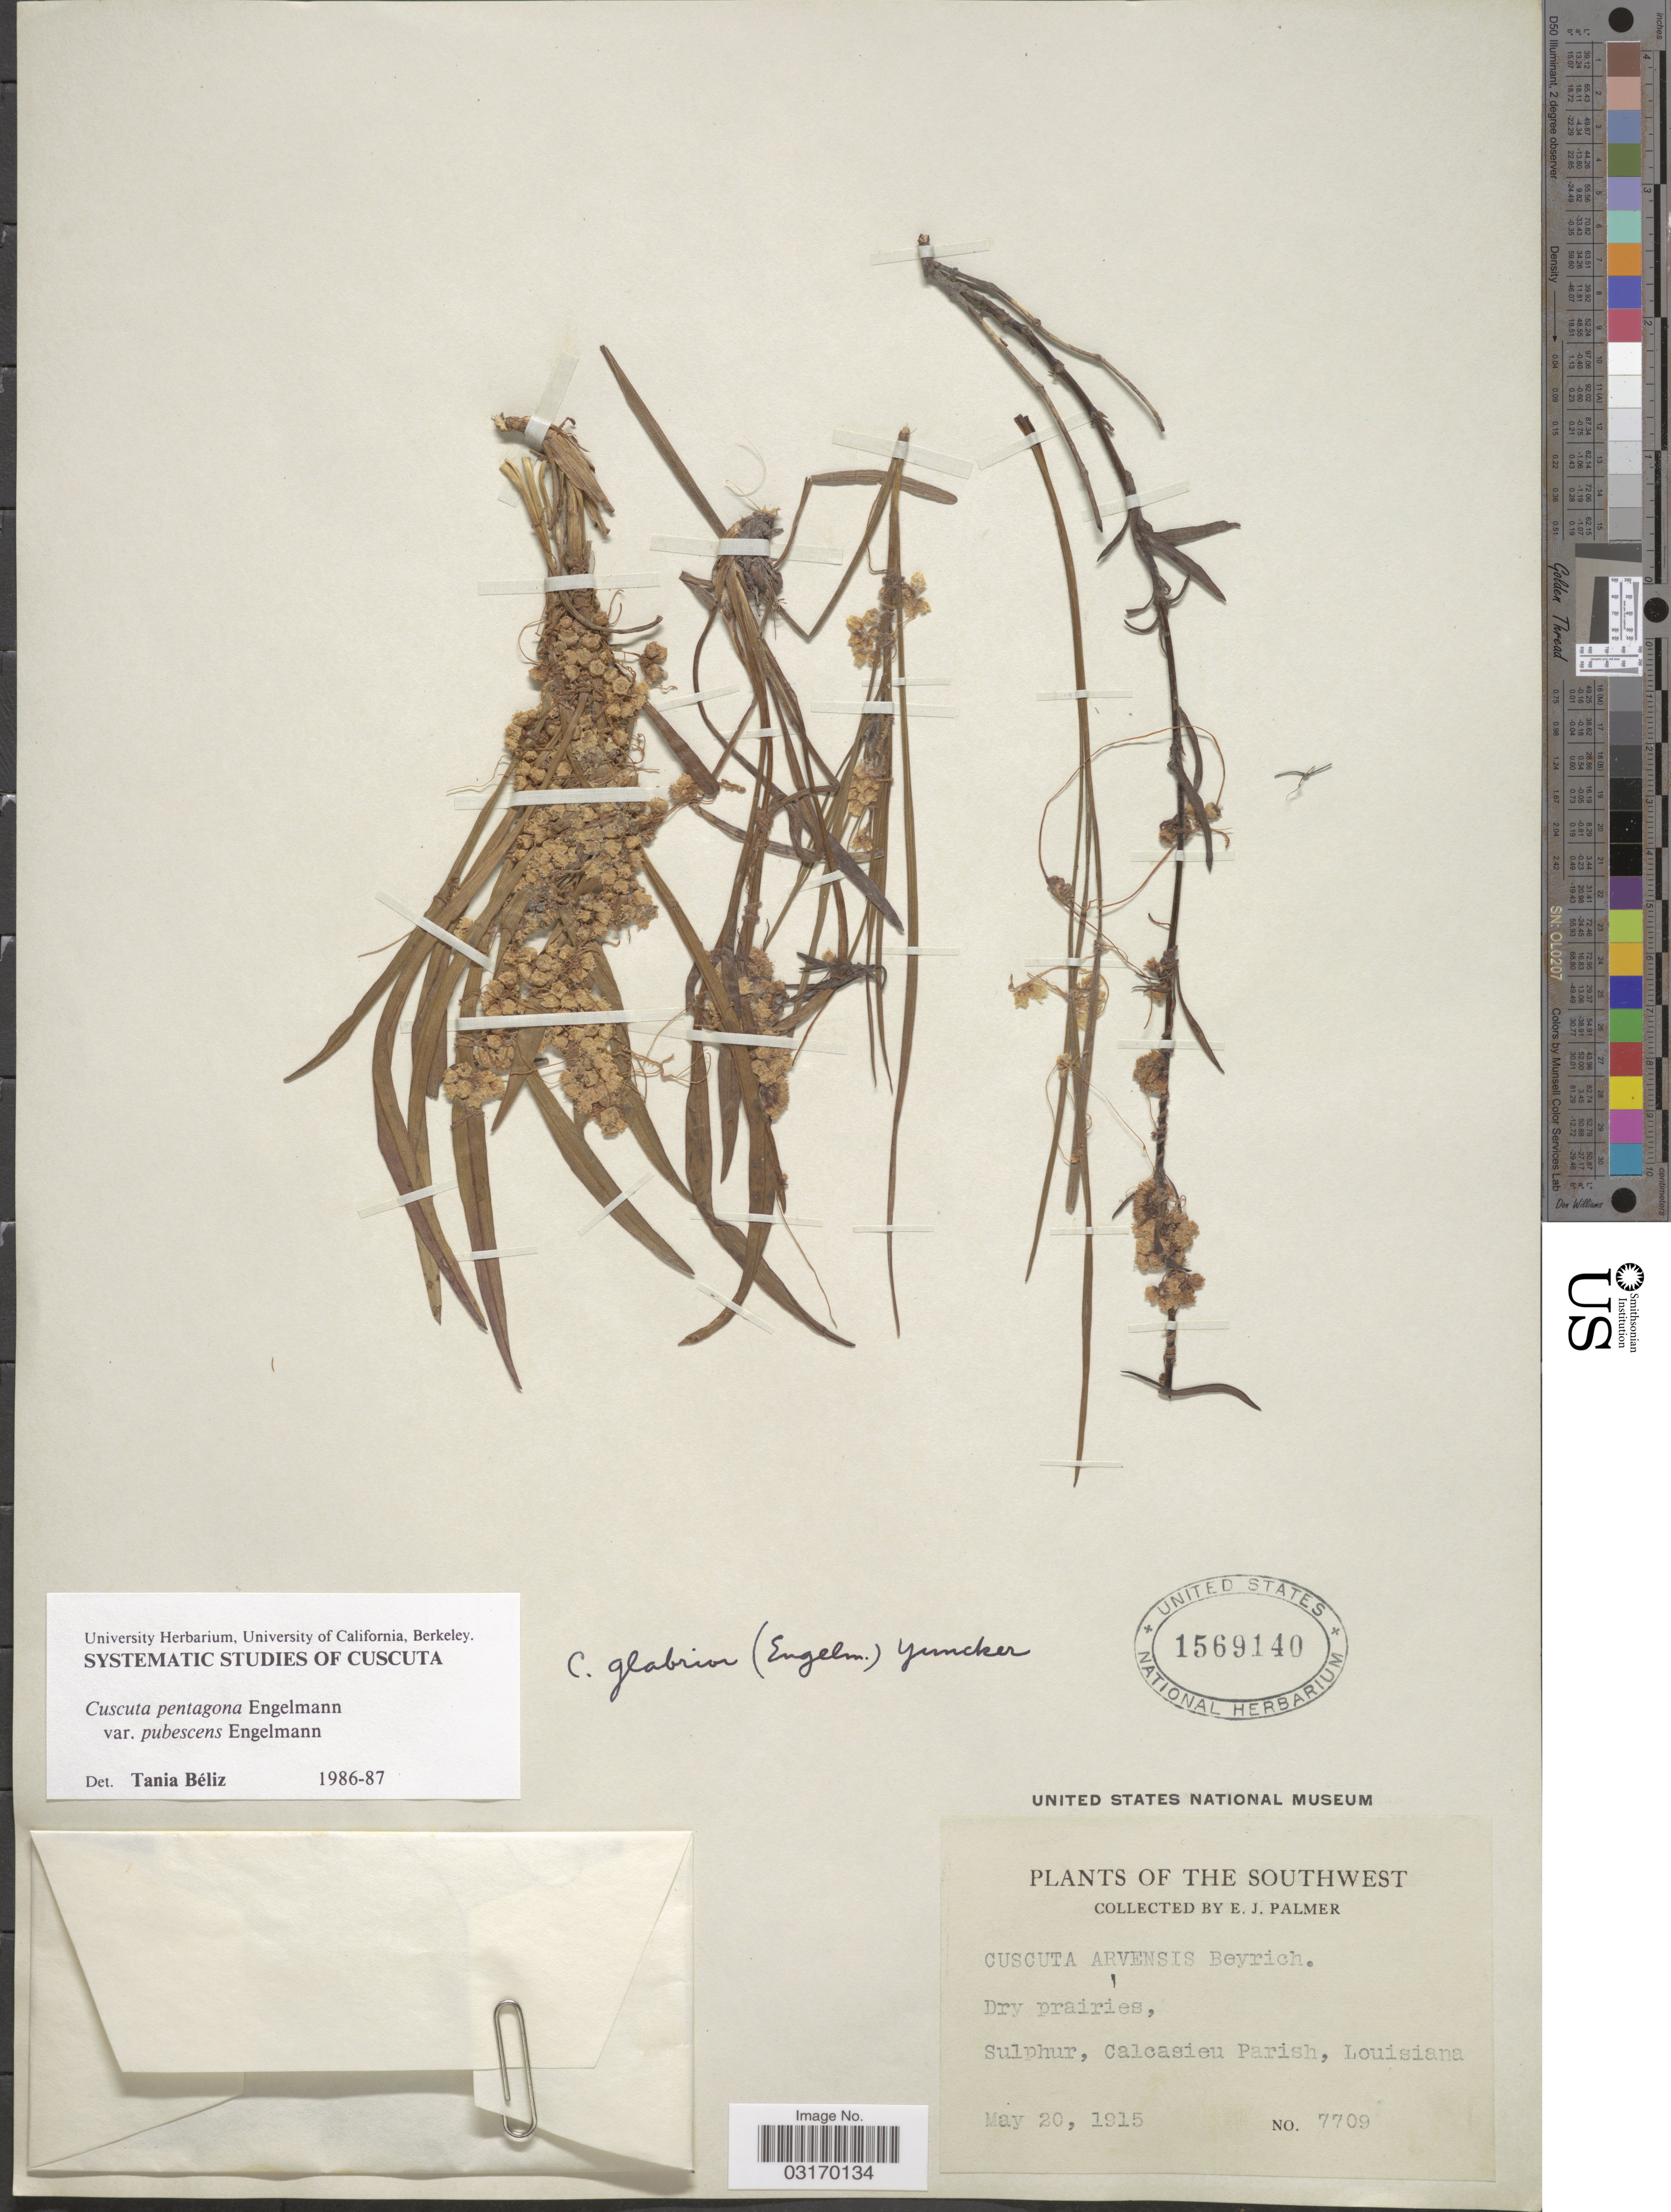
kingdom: Plantae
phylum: Tracheophyta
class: Magnoliopsida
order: Solanales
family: Convolvulaceae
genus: Cuscuta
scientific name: Cuscuta pentagona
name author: Engelm.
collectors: E. J. Palmer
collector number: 7709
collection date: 1915-05-20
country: United States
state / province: Louisiana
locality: Southwest. Sulphur, Calcasieu Parish.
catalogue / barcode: US 1569140